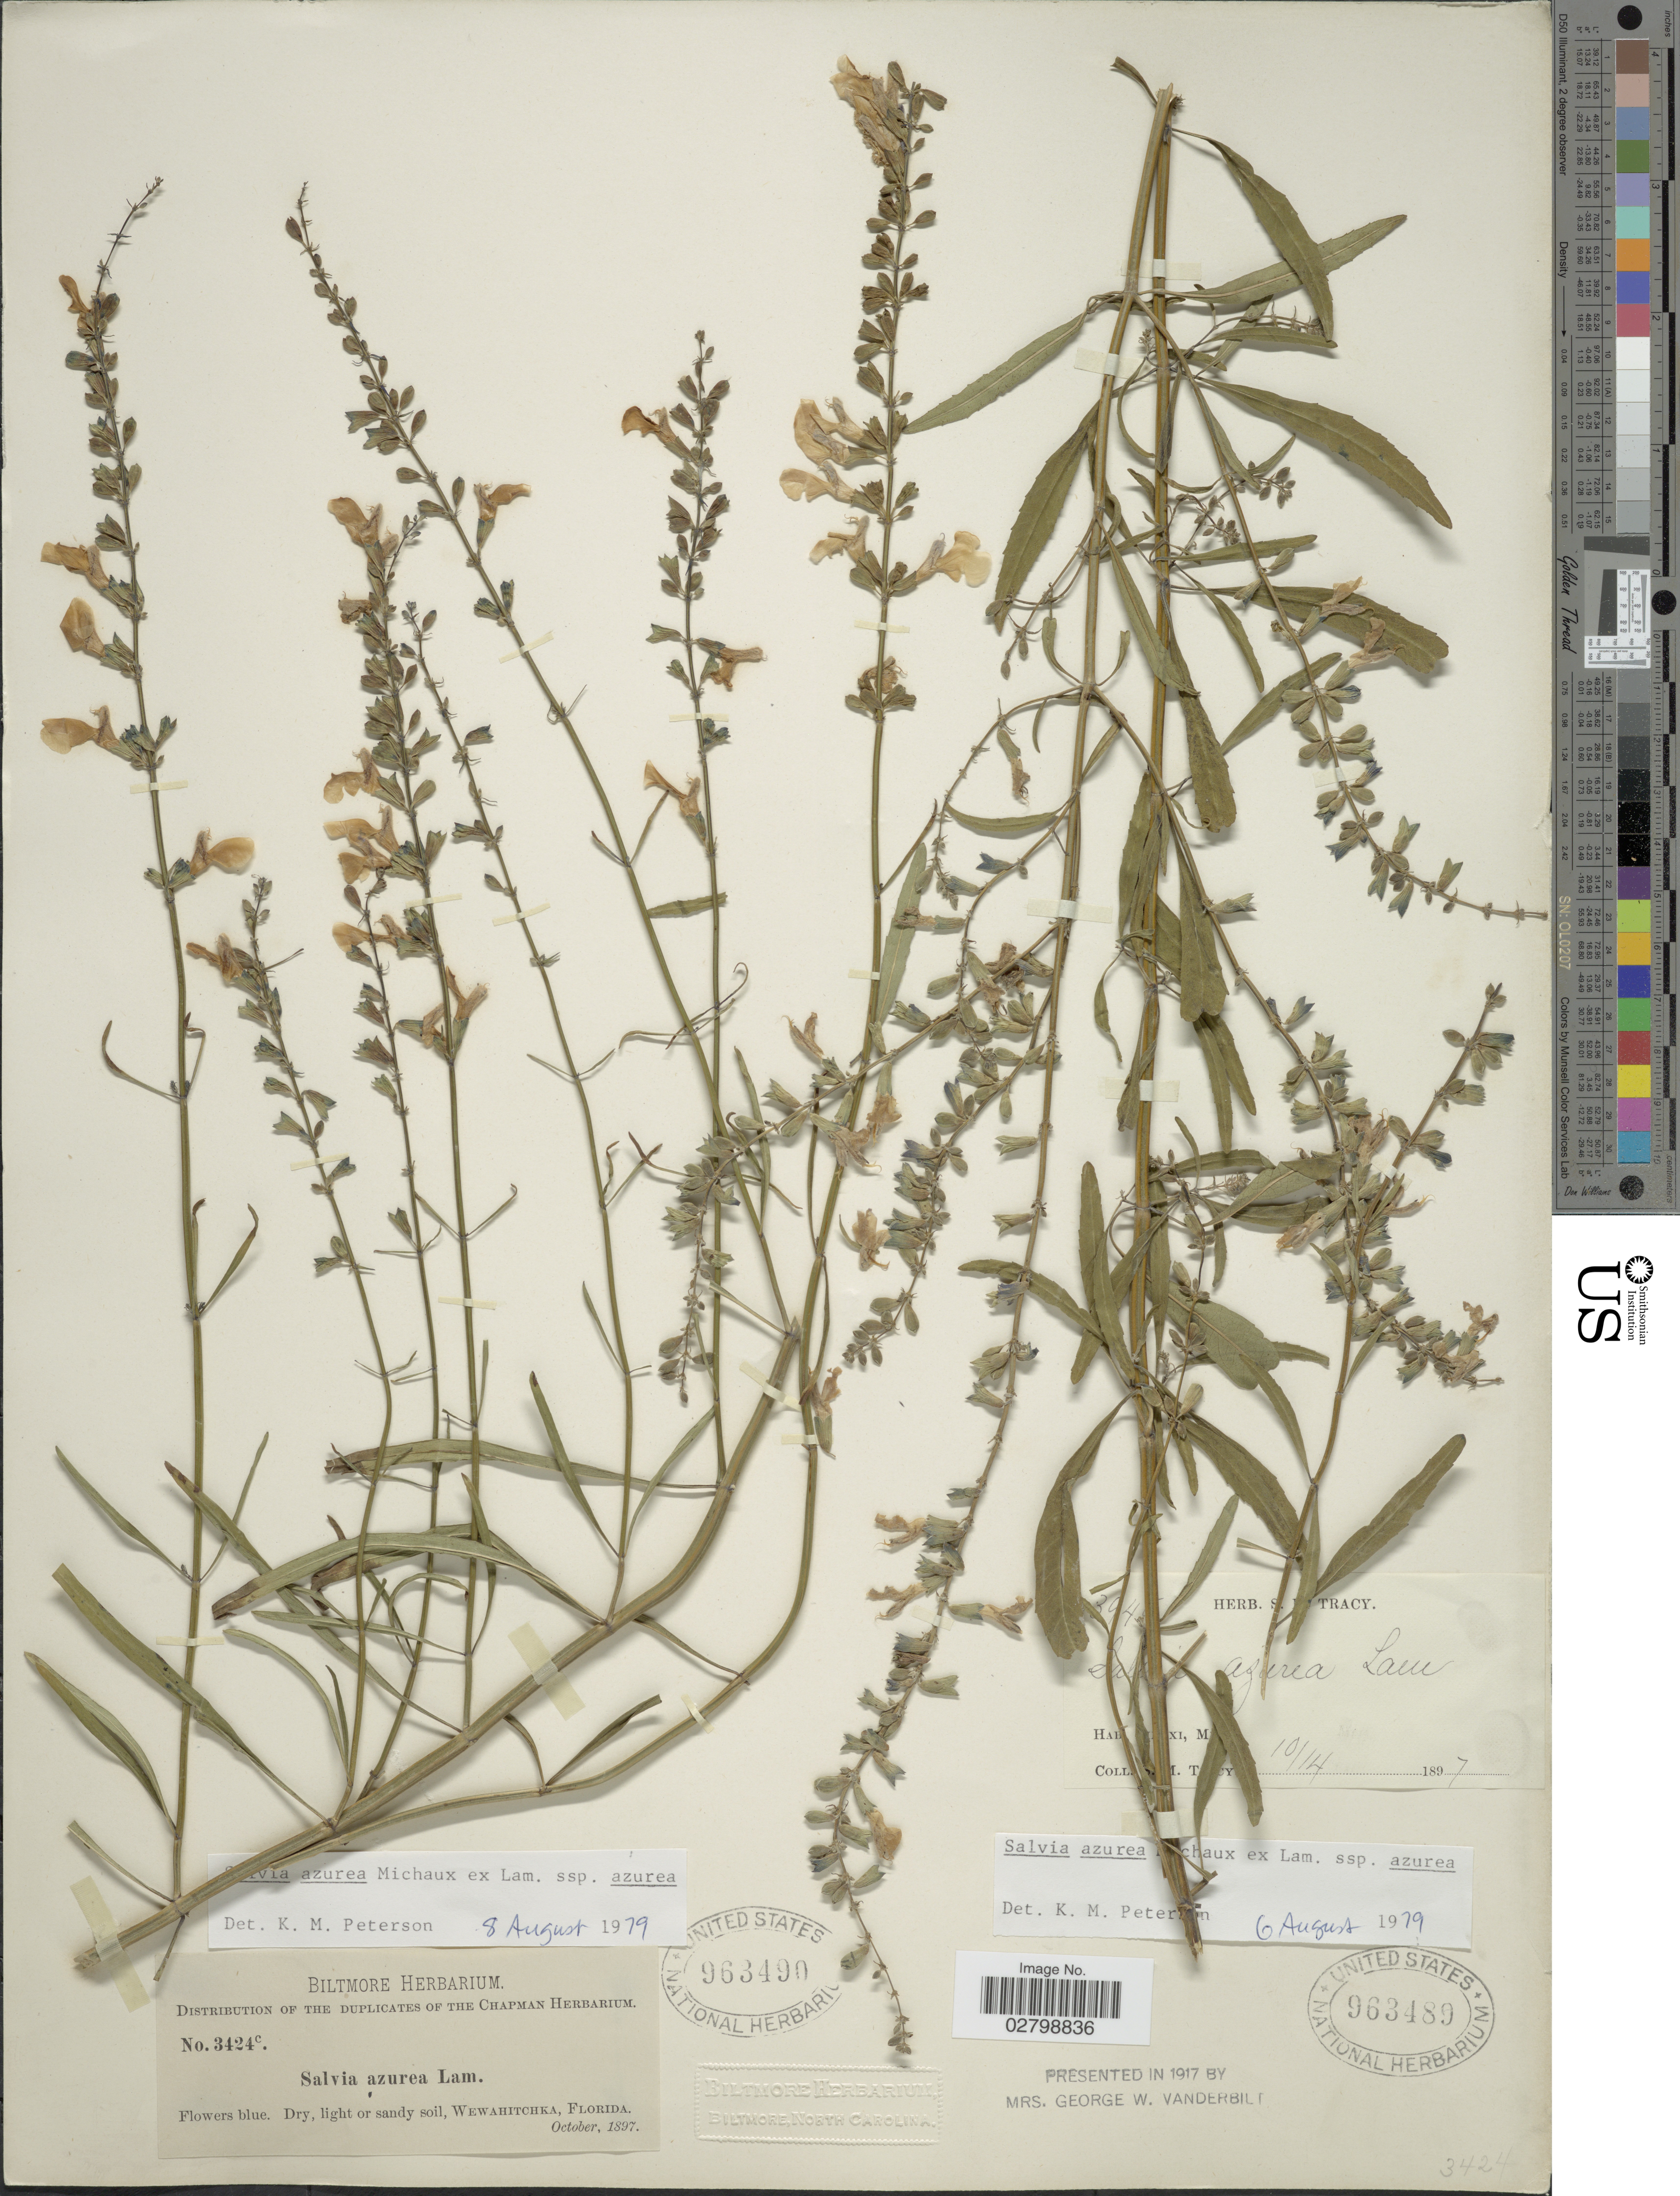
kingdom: Plantae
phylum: Tracheophyta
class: Magnoliopsida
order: Lamiales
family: Lamiaceae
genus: Salvia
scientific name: Salvia azurea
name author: Michx. ex Vahl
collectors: ex herb. Biltmore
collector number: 3424c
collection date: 1897-10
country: United States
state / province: Florida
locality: Wewahitchka.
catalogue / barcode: US 963490